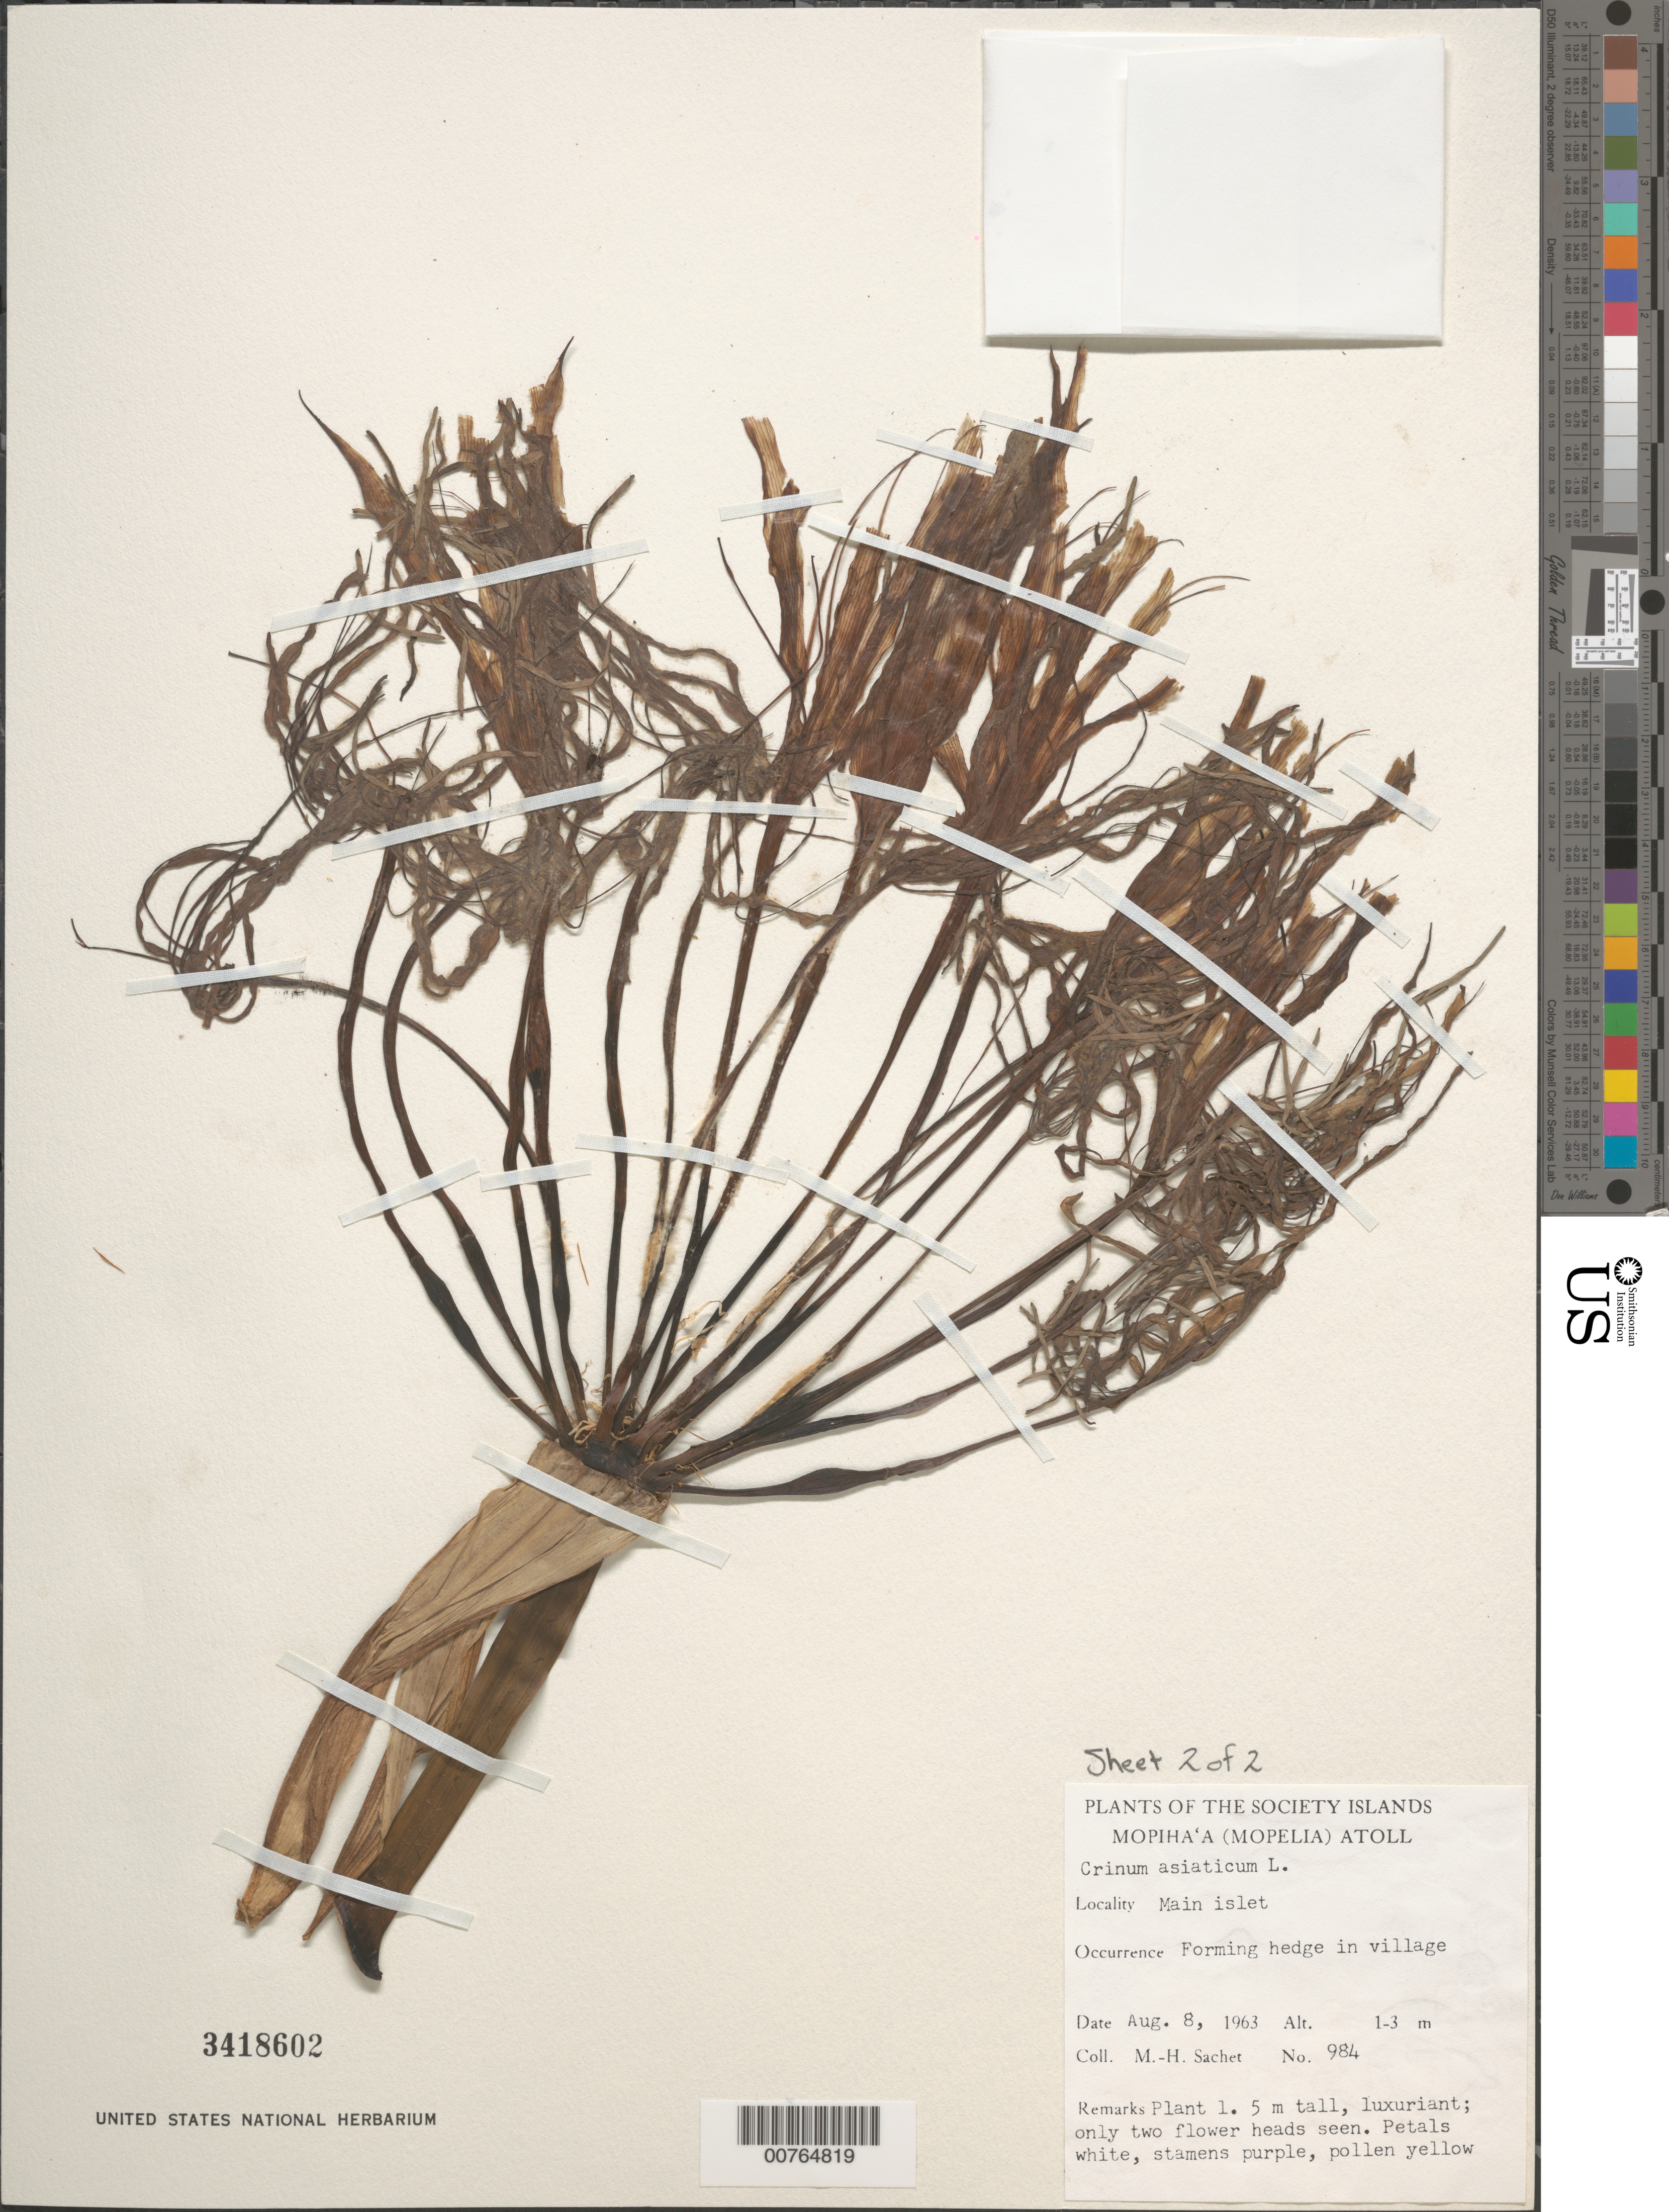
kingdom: Plantae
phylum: Tracheophyta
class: Liliopsida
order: Asparagales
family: Amaryllidaceae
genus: Crinum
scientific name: Crinum asiaticum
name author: L.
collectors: M.-H. Sachet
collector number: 984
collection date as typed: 08 Aug 1963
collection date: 1963-08-08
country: French Polynesia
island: Maupihaa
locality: Mopelia I.. [= Maupihaa]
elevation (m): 1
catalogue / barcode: US 3418602